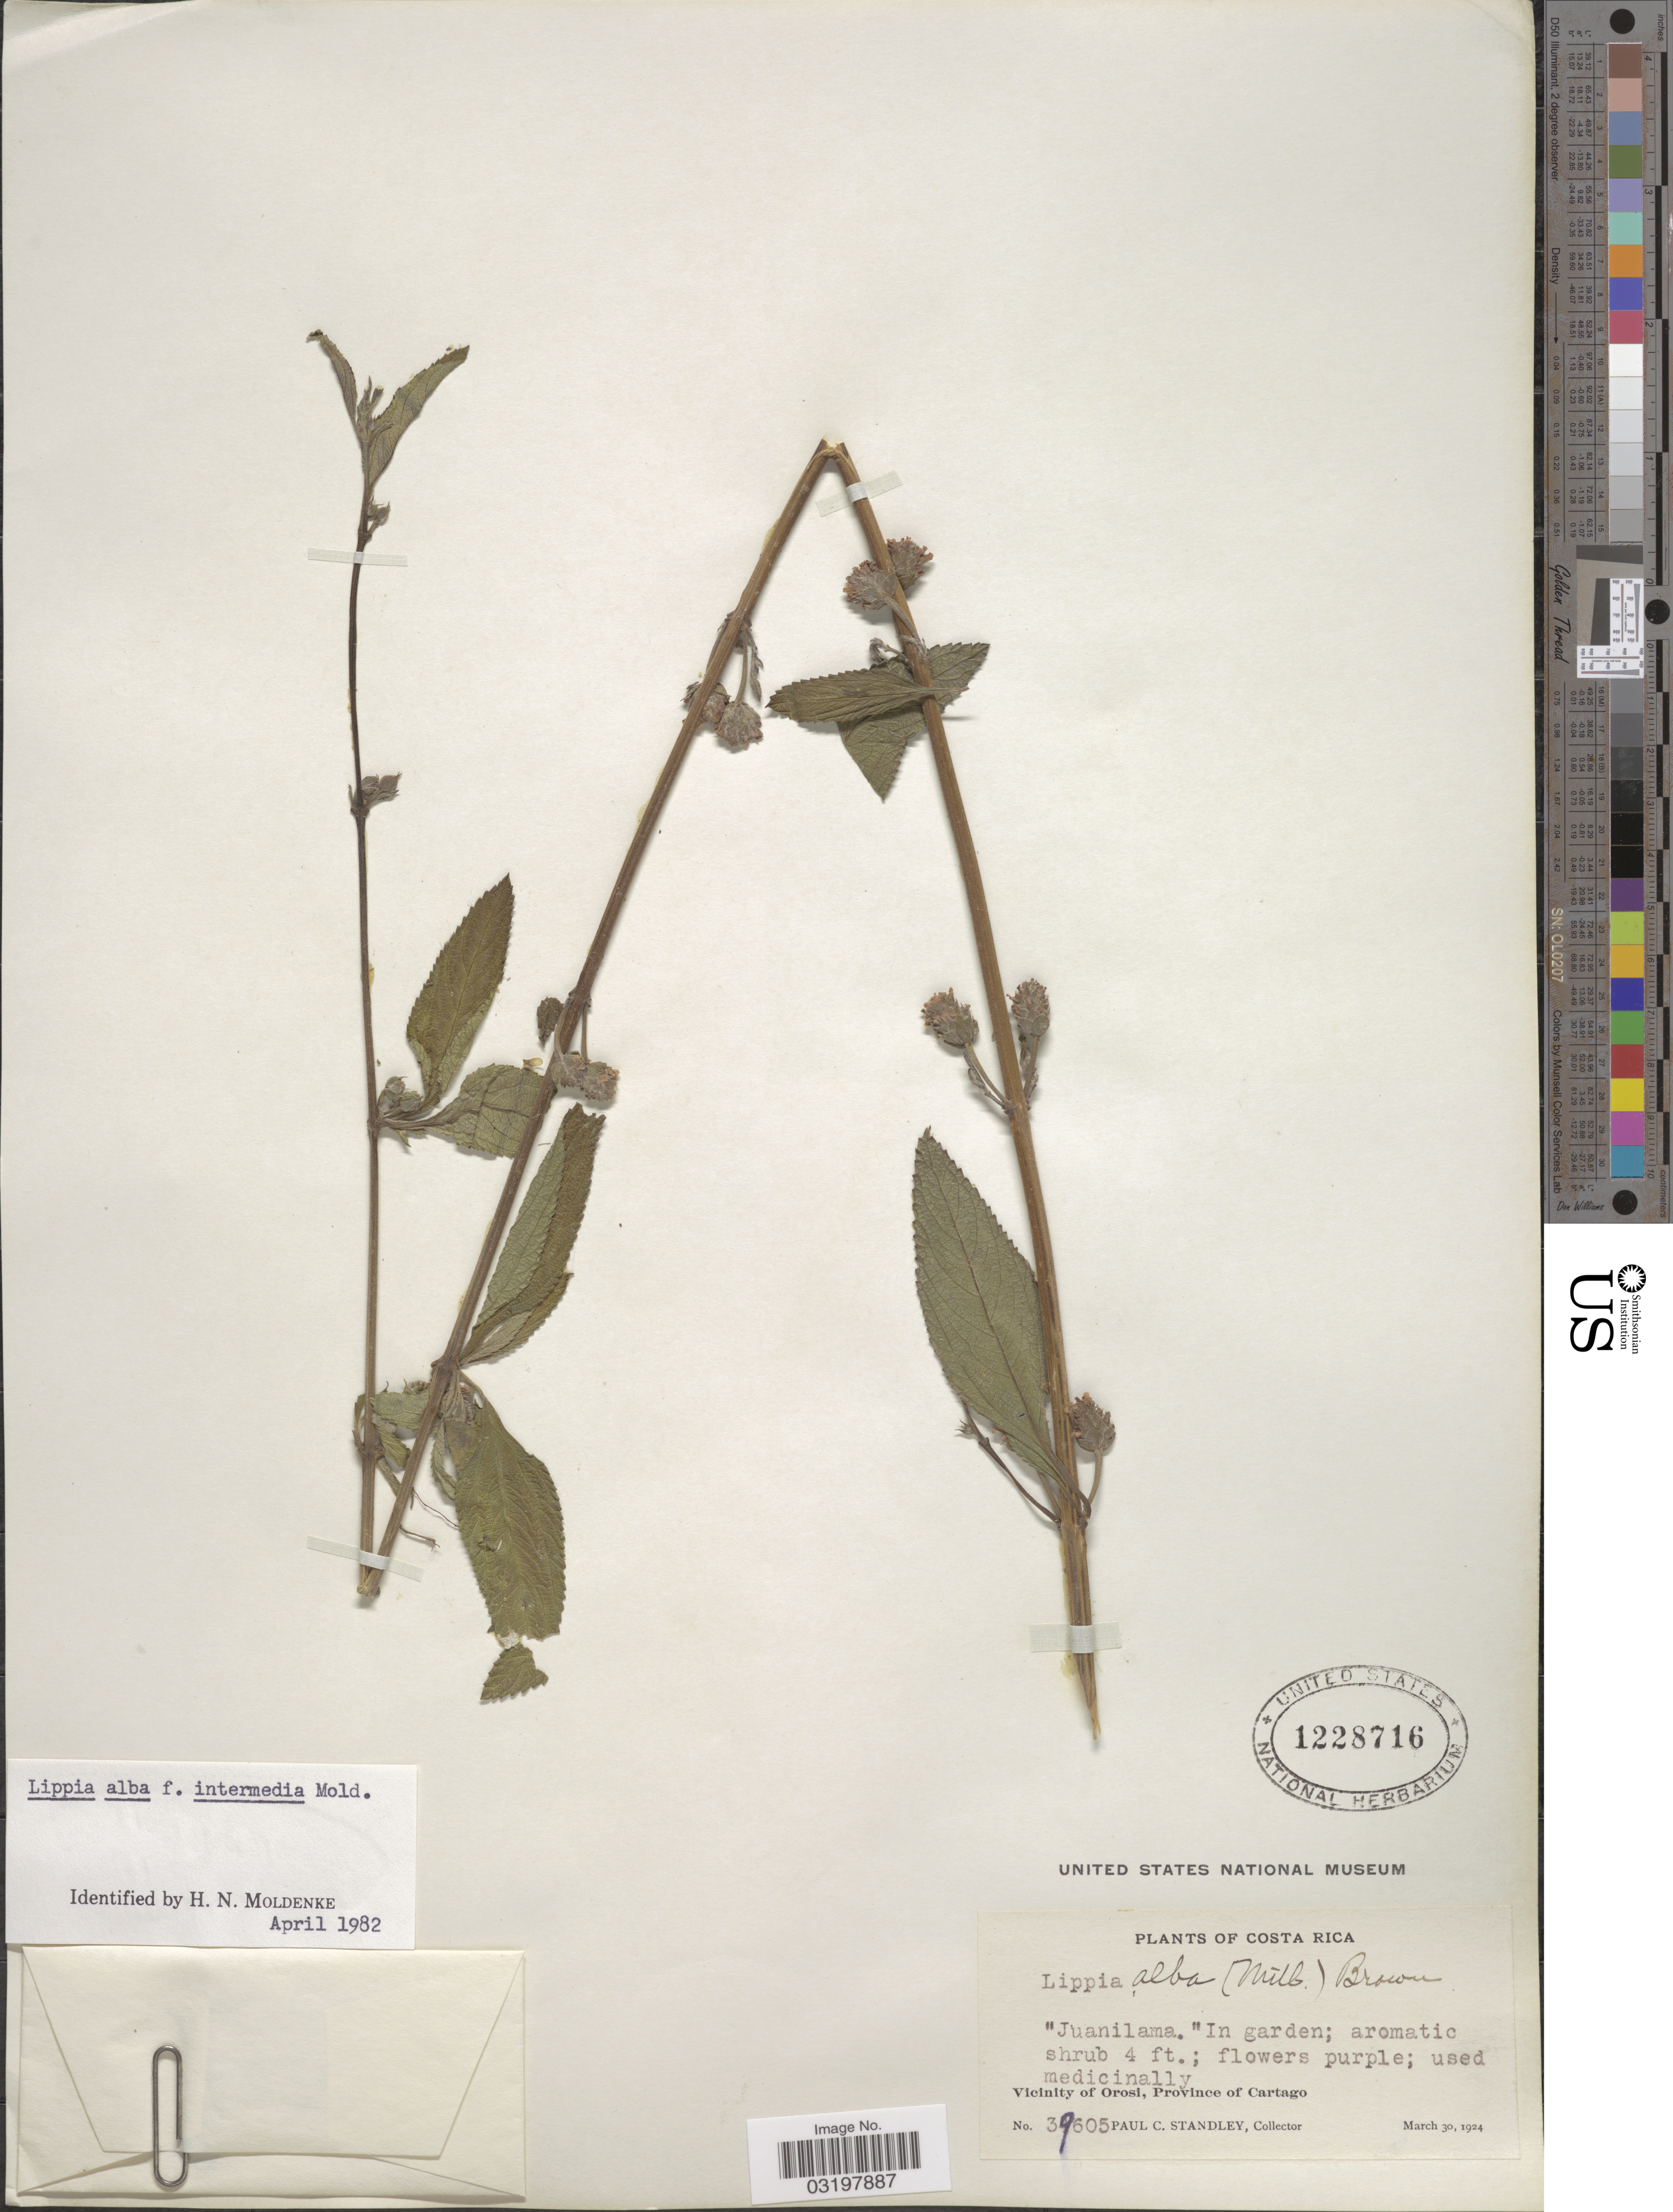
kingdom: Plantae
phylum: Tracheophyta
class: Magnoliopsida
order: Lamiales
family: Verbenaceae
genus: Lippia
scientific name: Lippia alba f. intermedia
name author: Moldenke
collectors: P. C. Standley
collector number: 39605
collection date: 1924-03-30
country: Costa Rica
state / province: Cartago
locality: Vicinity of Orosi, Province of Cartago.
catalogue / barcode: US 1228716